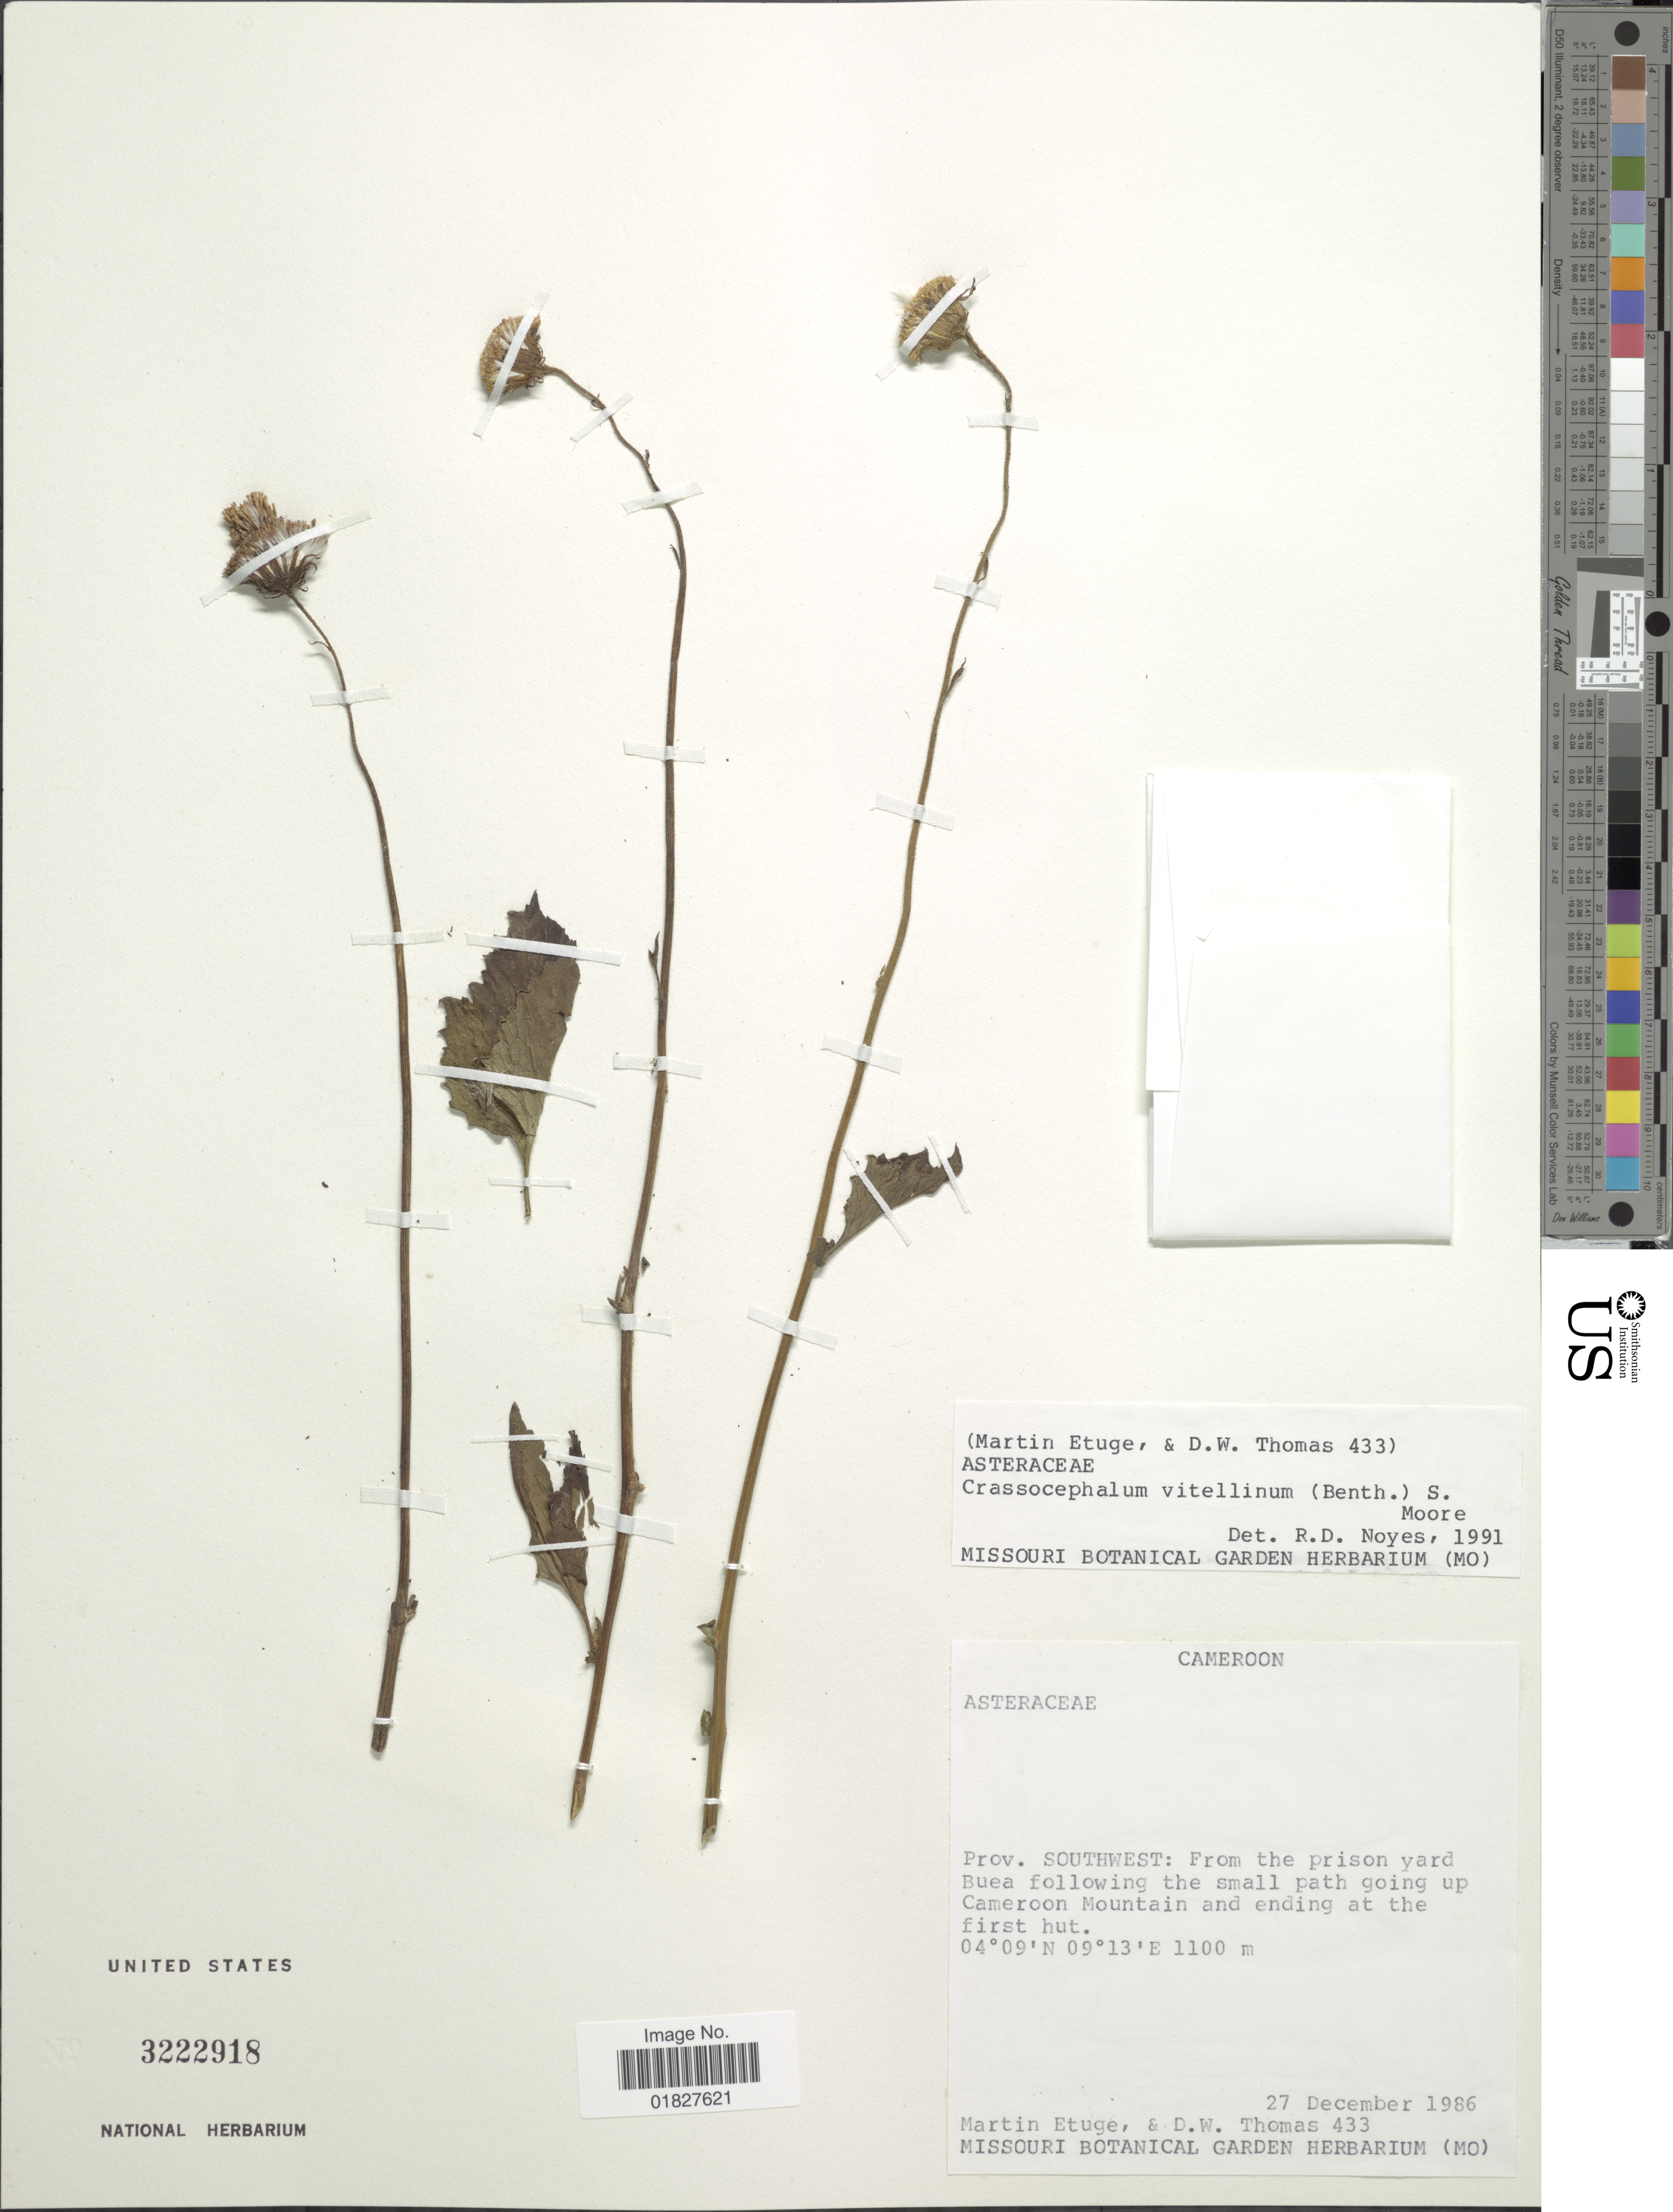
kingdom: Plantae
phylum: Tracheophyta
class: Magnoliopsida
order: Asterales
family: Asteraceae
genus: Crassocephalum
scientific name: Crassocephalum vitellinum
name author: (Benth.) S. Moore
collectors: M. Etuge & D. W. Thomas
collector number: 433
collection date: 1986-12-27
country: Cameroon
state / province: Sud-Ouest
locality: Prov. Southwest, from the prison yard Buea following the small path going up Cameroon Mountain and ending at the first hut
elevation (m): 1100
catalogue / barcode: US 3222918